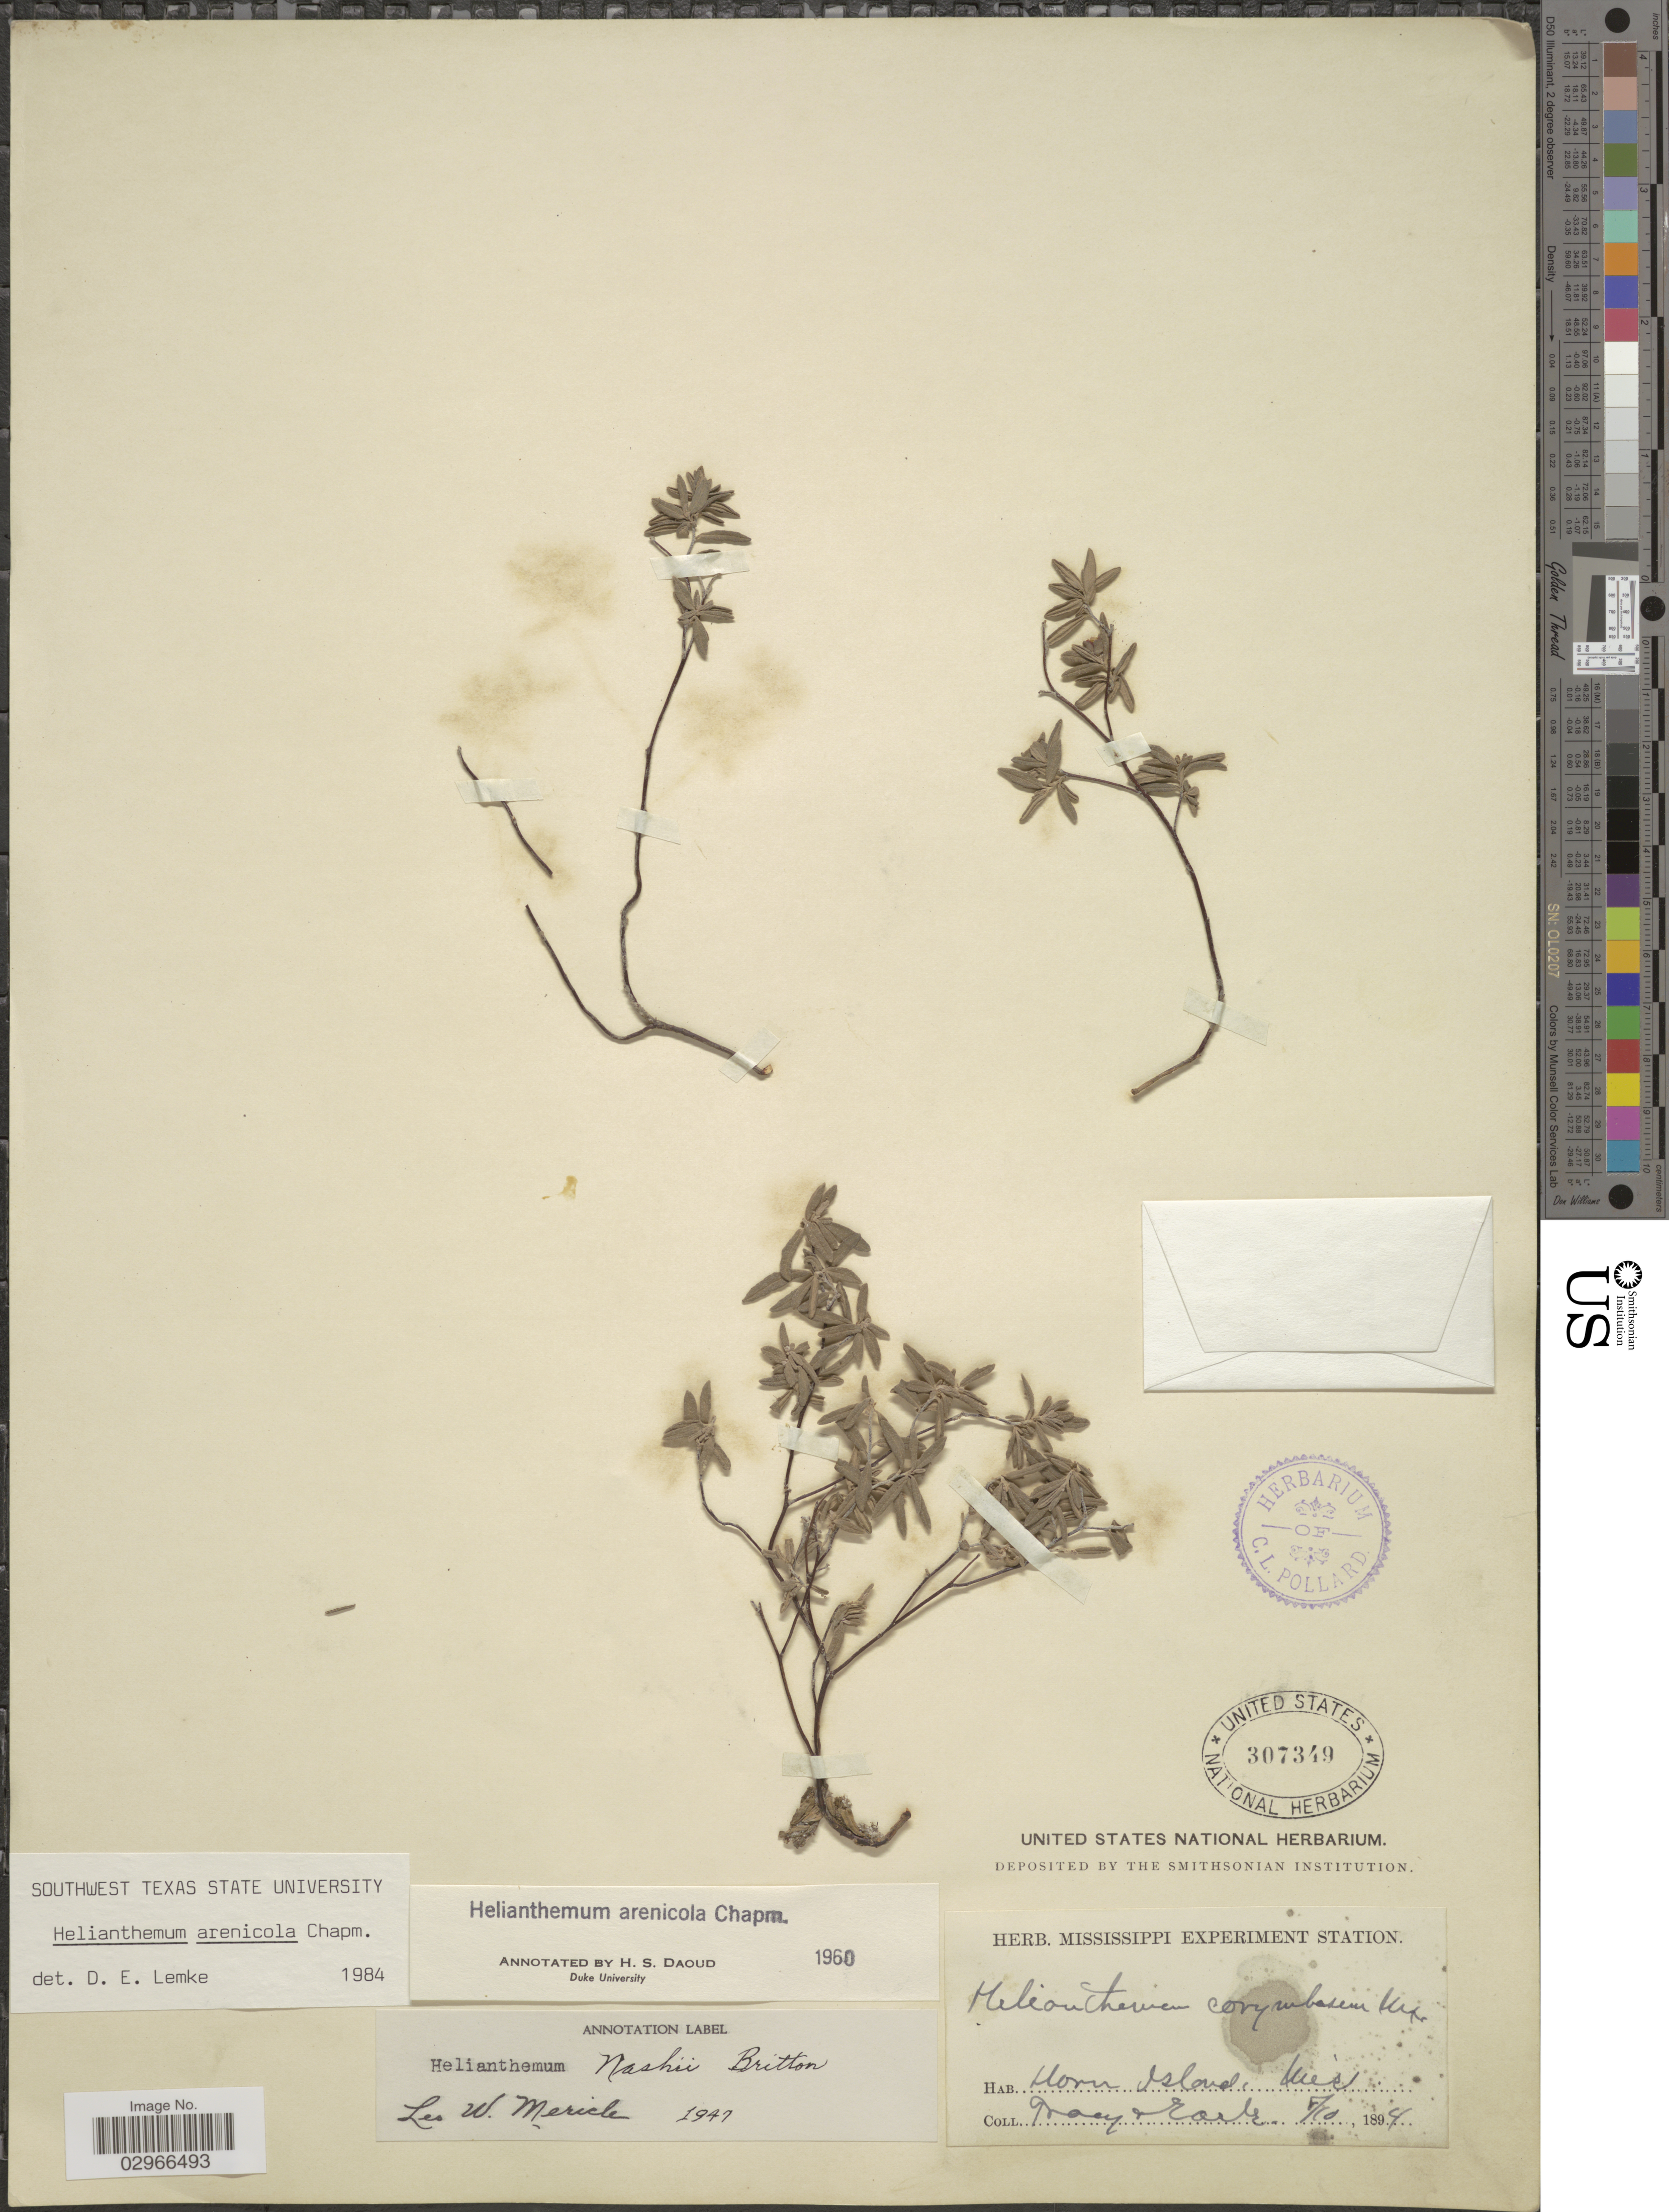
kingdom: Plantae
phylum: Tracheophyta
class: Magnoliopsida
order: Malvales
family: Cistaceae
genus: Helianthemum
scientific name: Helianthemum arenicola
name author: Chapm.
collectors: -. Tracy & -. Earle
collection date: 1894-08-10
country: United States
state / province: Mississippi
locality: Horn Island, Miss.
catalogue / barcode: US 307349